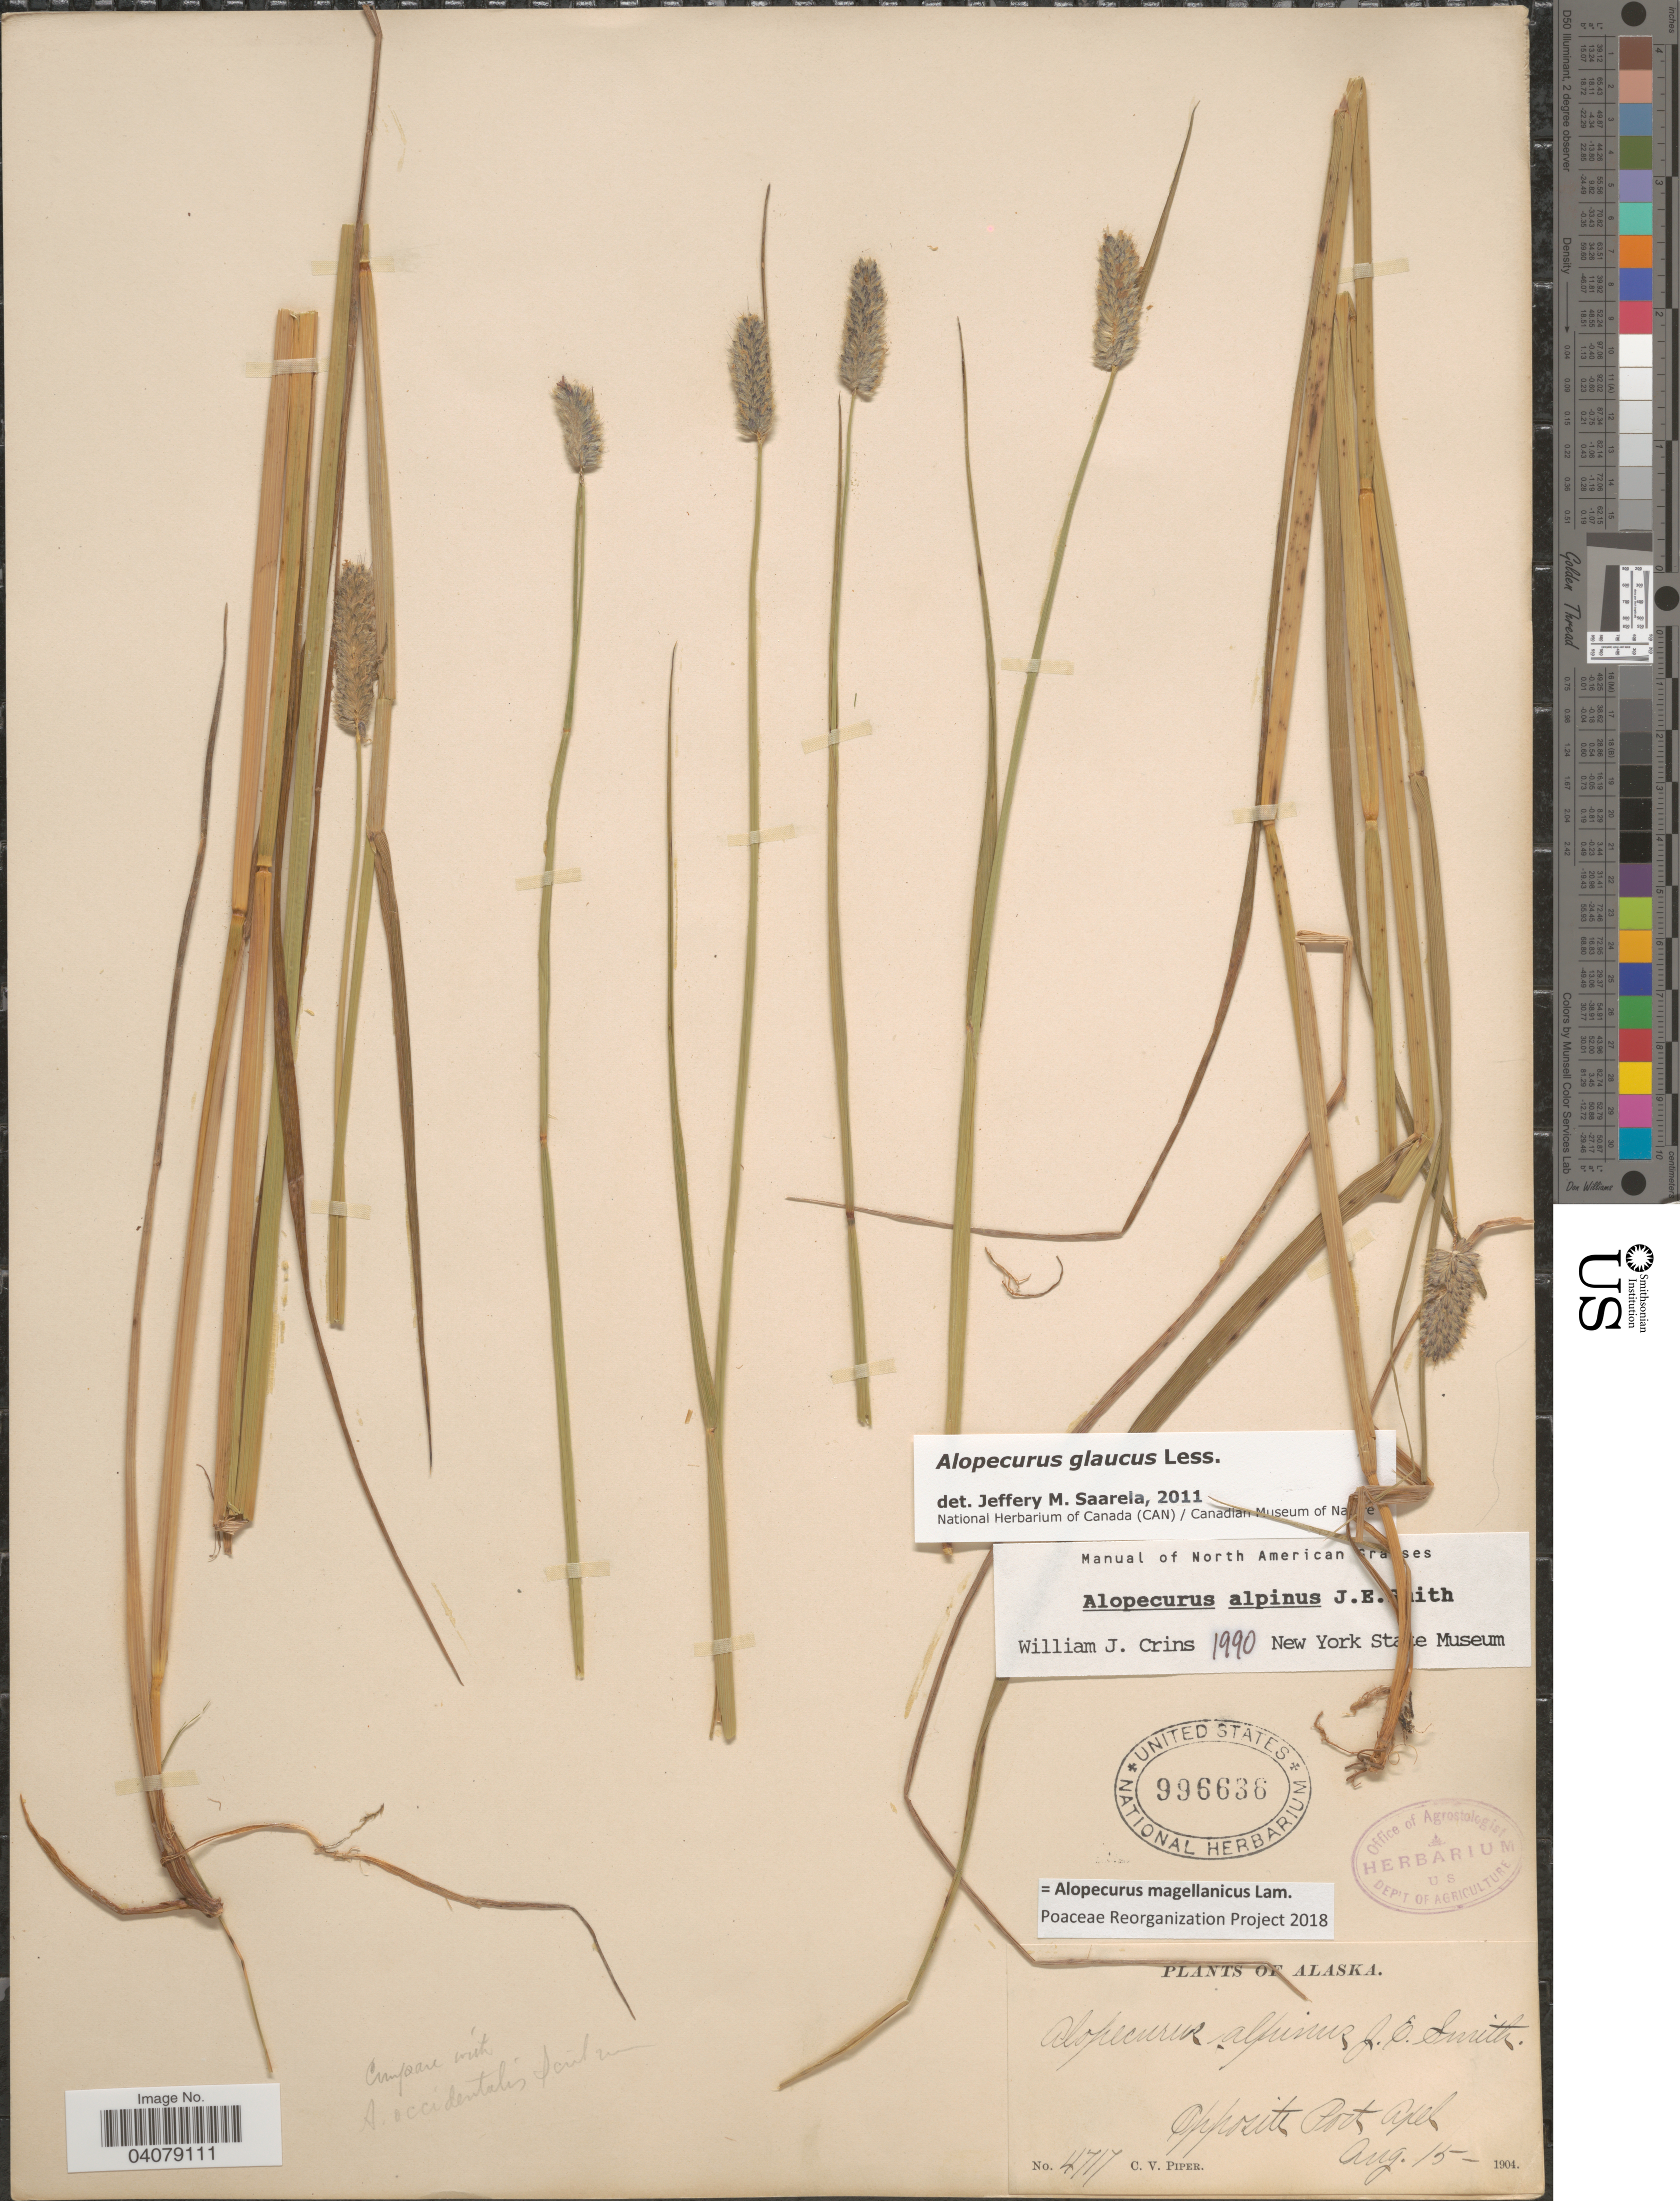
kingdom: Plantae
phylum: Tracheophyta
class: Liliopsida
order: Poales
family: Poaceae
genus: Alopecurus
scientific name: Alopecurus magellanicus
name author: Lam.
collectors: C. V. Piper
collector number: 4717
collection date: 1904-08-15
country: United States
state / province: Alaska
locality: Opposite Port Apel.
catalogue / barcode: US 996636